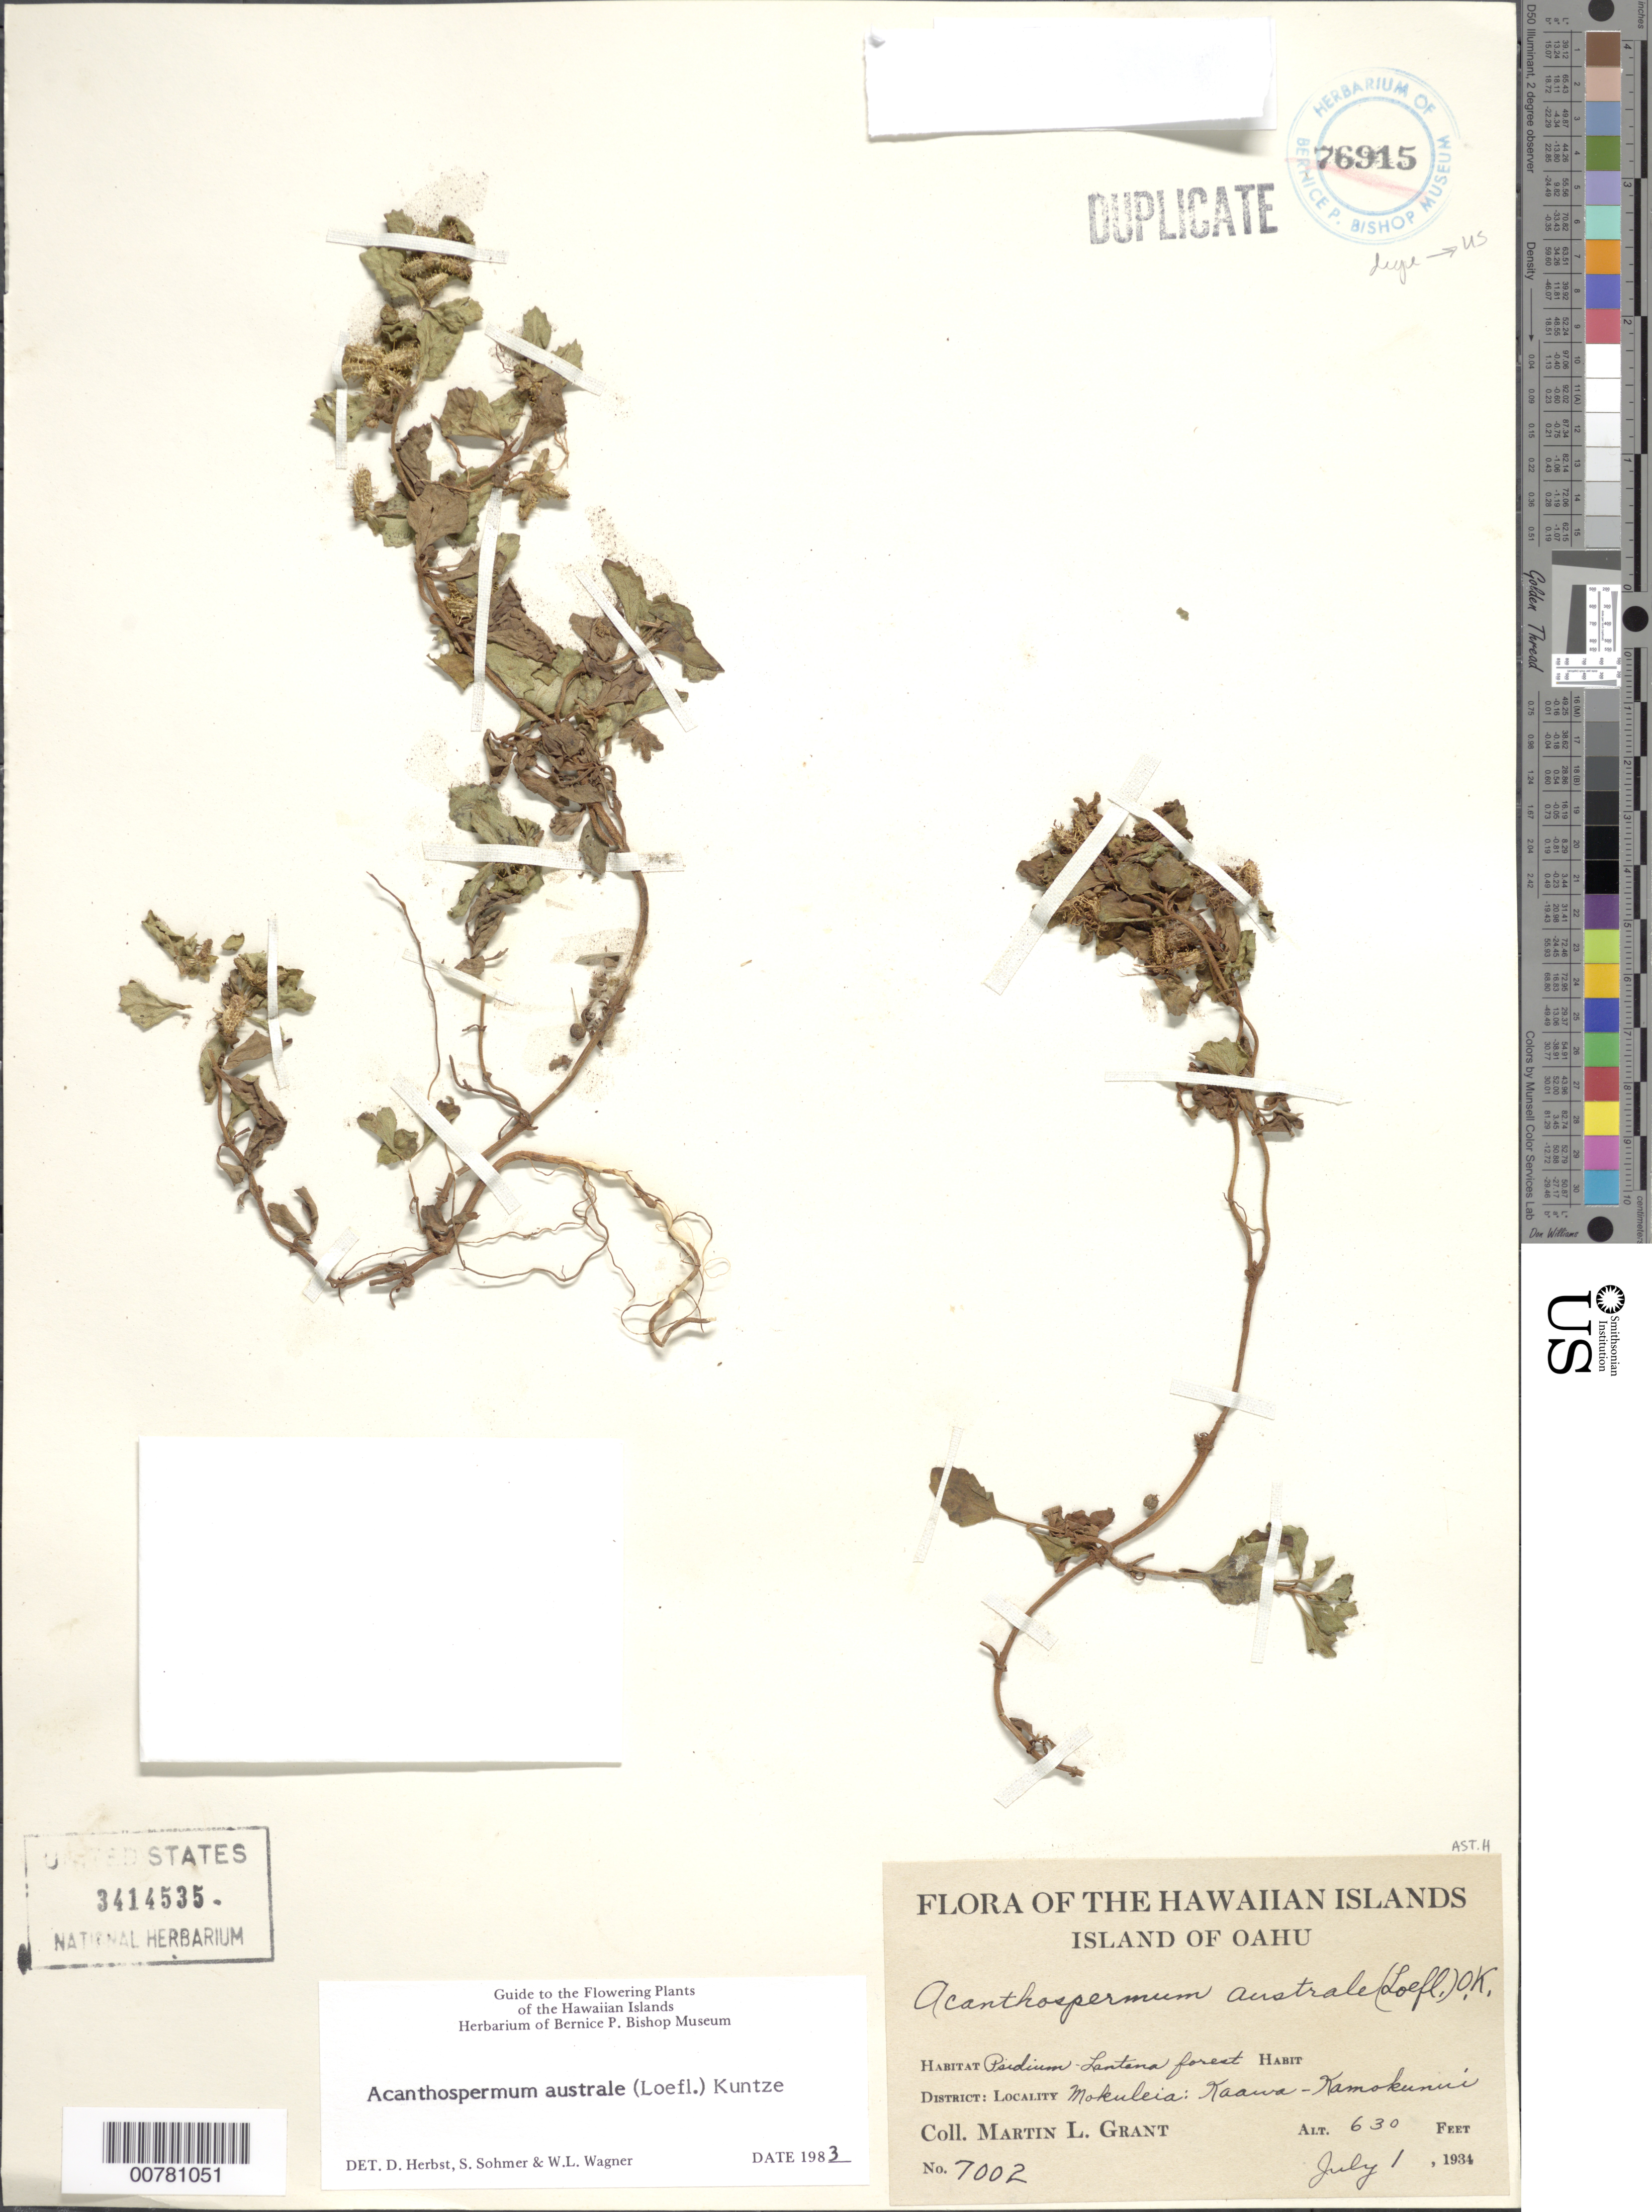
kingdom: Plantae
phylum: Tracheophyta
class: Magnoliopsida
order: Asterales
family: Asteraceae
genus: Acanthospermum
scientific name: Acanthospermum australe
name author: (Loefl.) Kuntze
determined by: Herbst, D. R.; Sohmer, S. H.; Wagner, W. L.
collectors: M. L. Grant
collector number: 7002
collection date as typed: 1 Jul 1934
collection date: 1934-07-01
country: United States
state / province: Hawaii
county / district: Honolulu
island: Oahu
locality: Mokuleia: Kaawa-Kamokunni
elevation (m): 192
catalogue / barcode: US 3414535